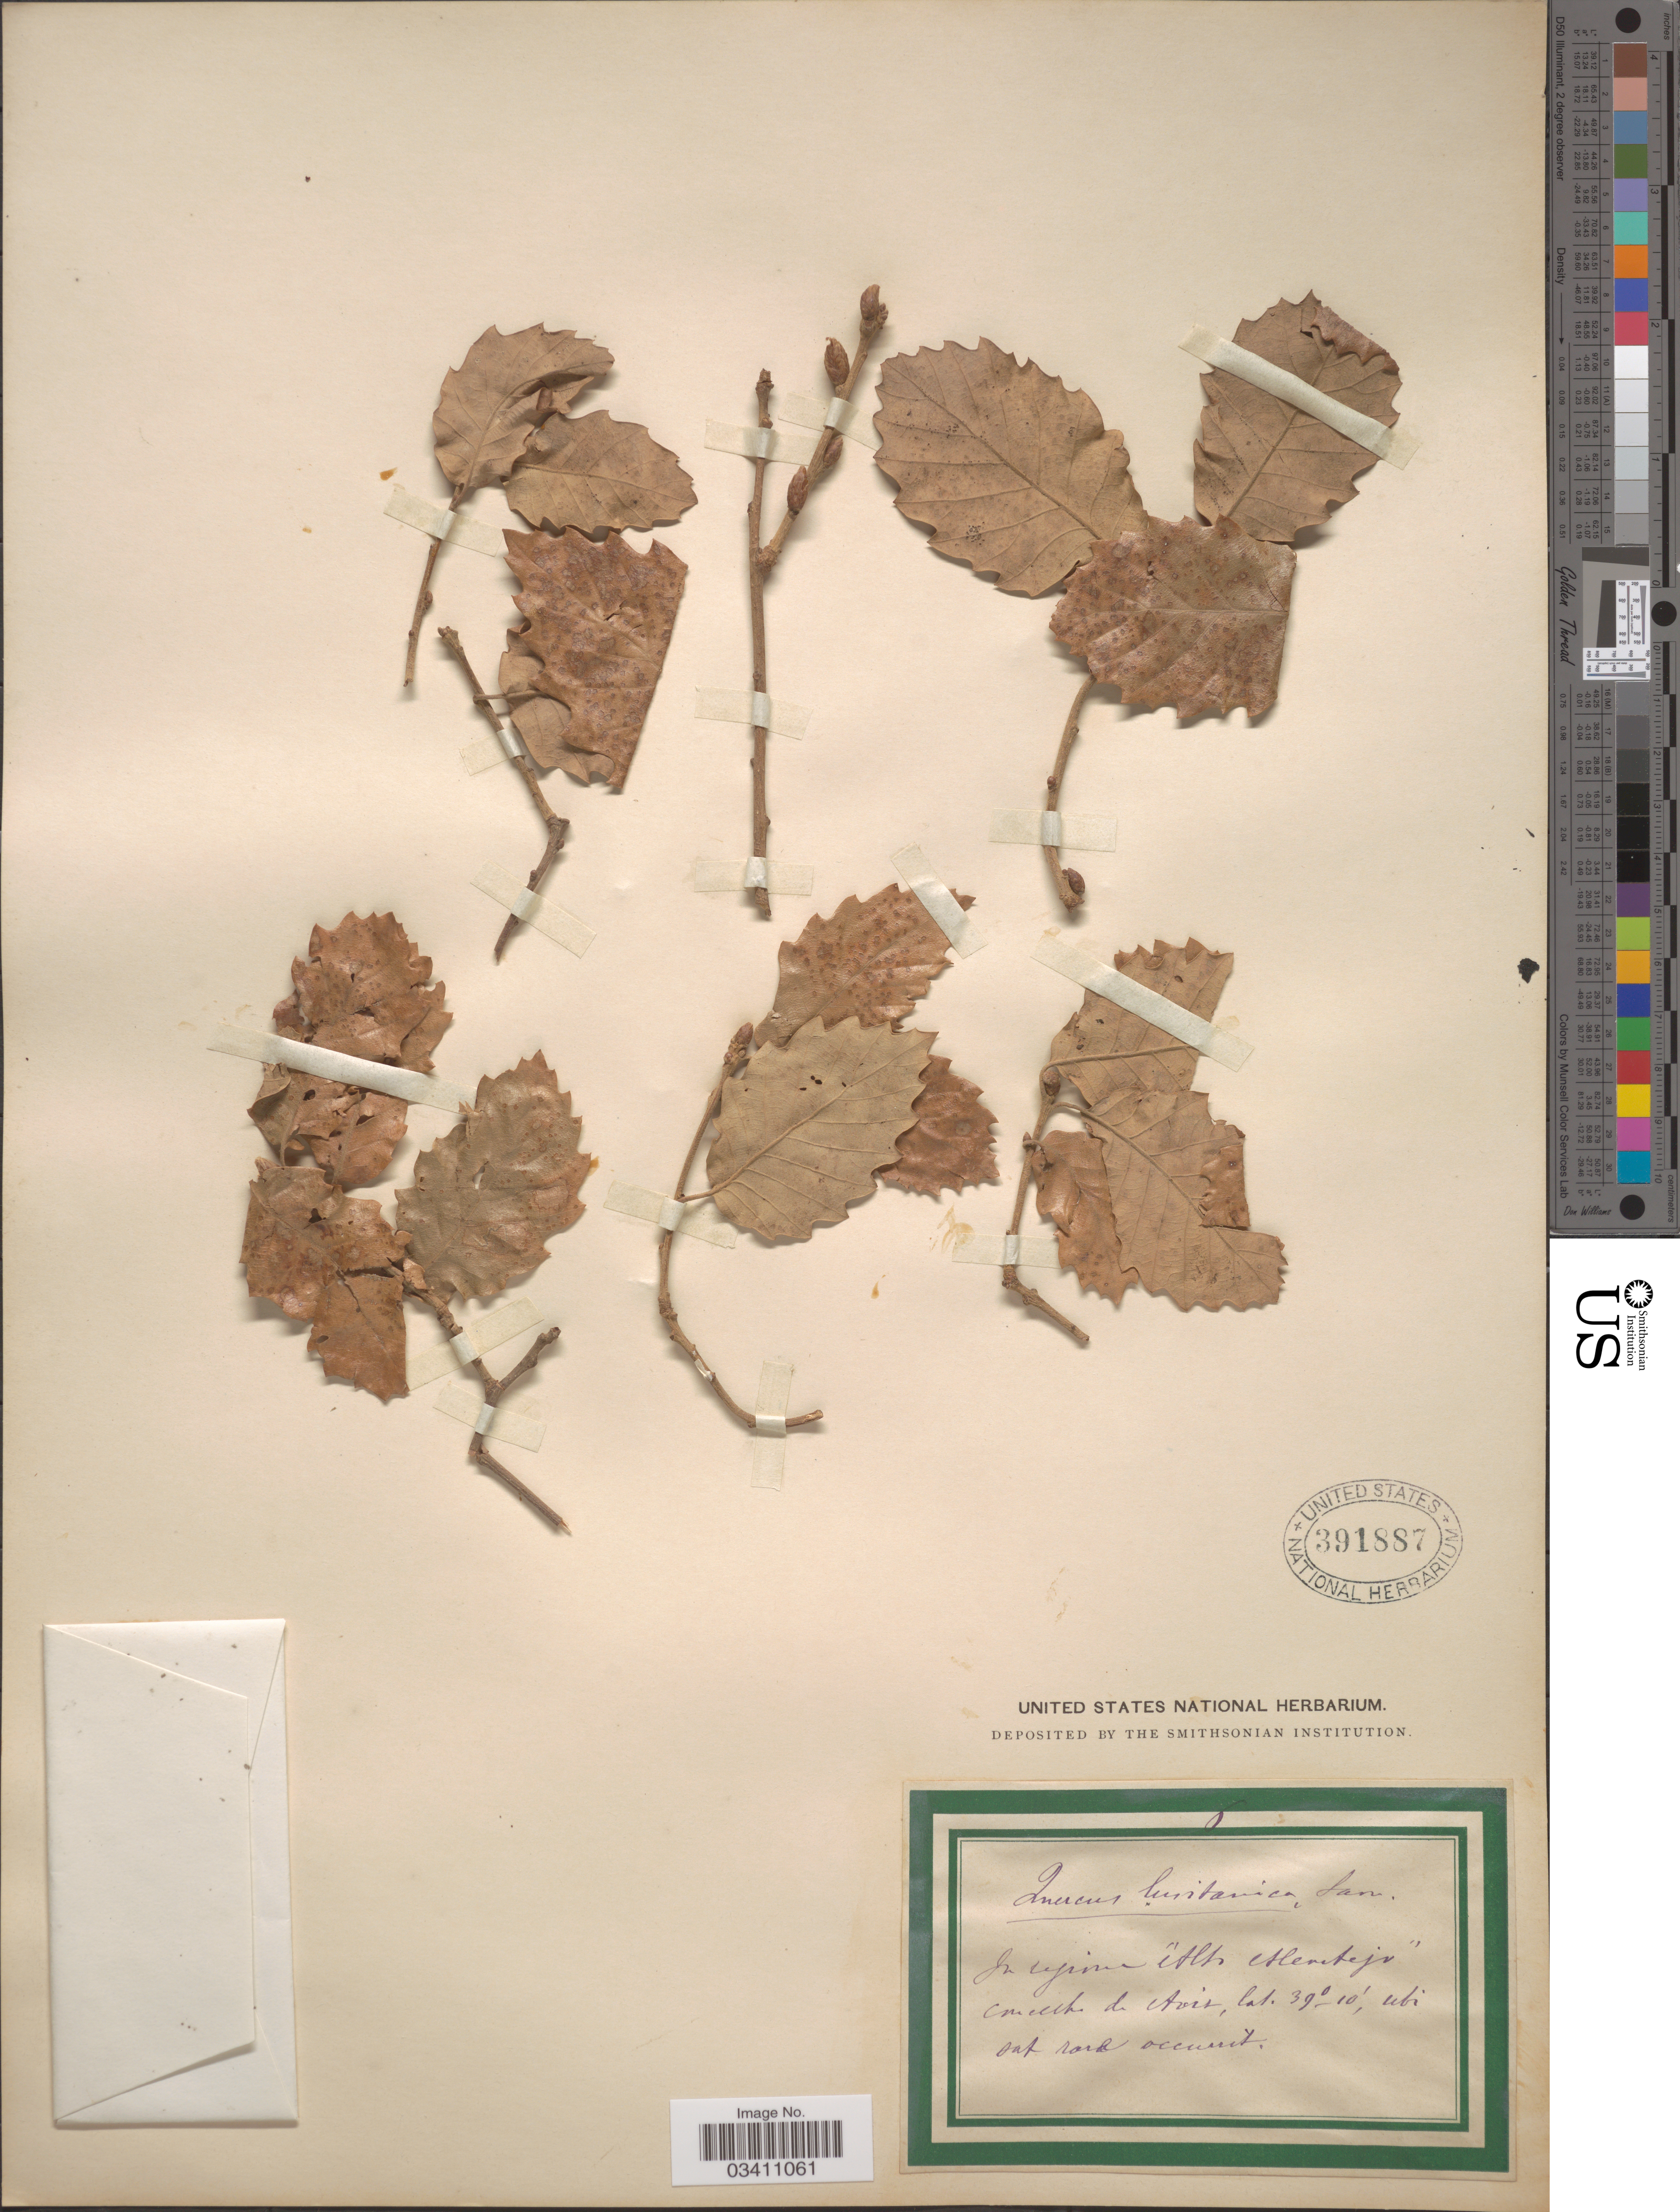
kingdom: Plantae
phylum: Tracheophyta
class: Magnoliopsida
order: Fagales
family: Fagaceae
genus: Quercus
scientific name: Quercus lusitanica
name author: Lam.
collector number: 6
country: Portugal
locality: In regione "Alto Alentejo" cm elk. de Avis. [interpreted]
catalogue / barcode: US 391887